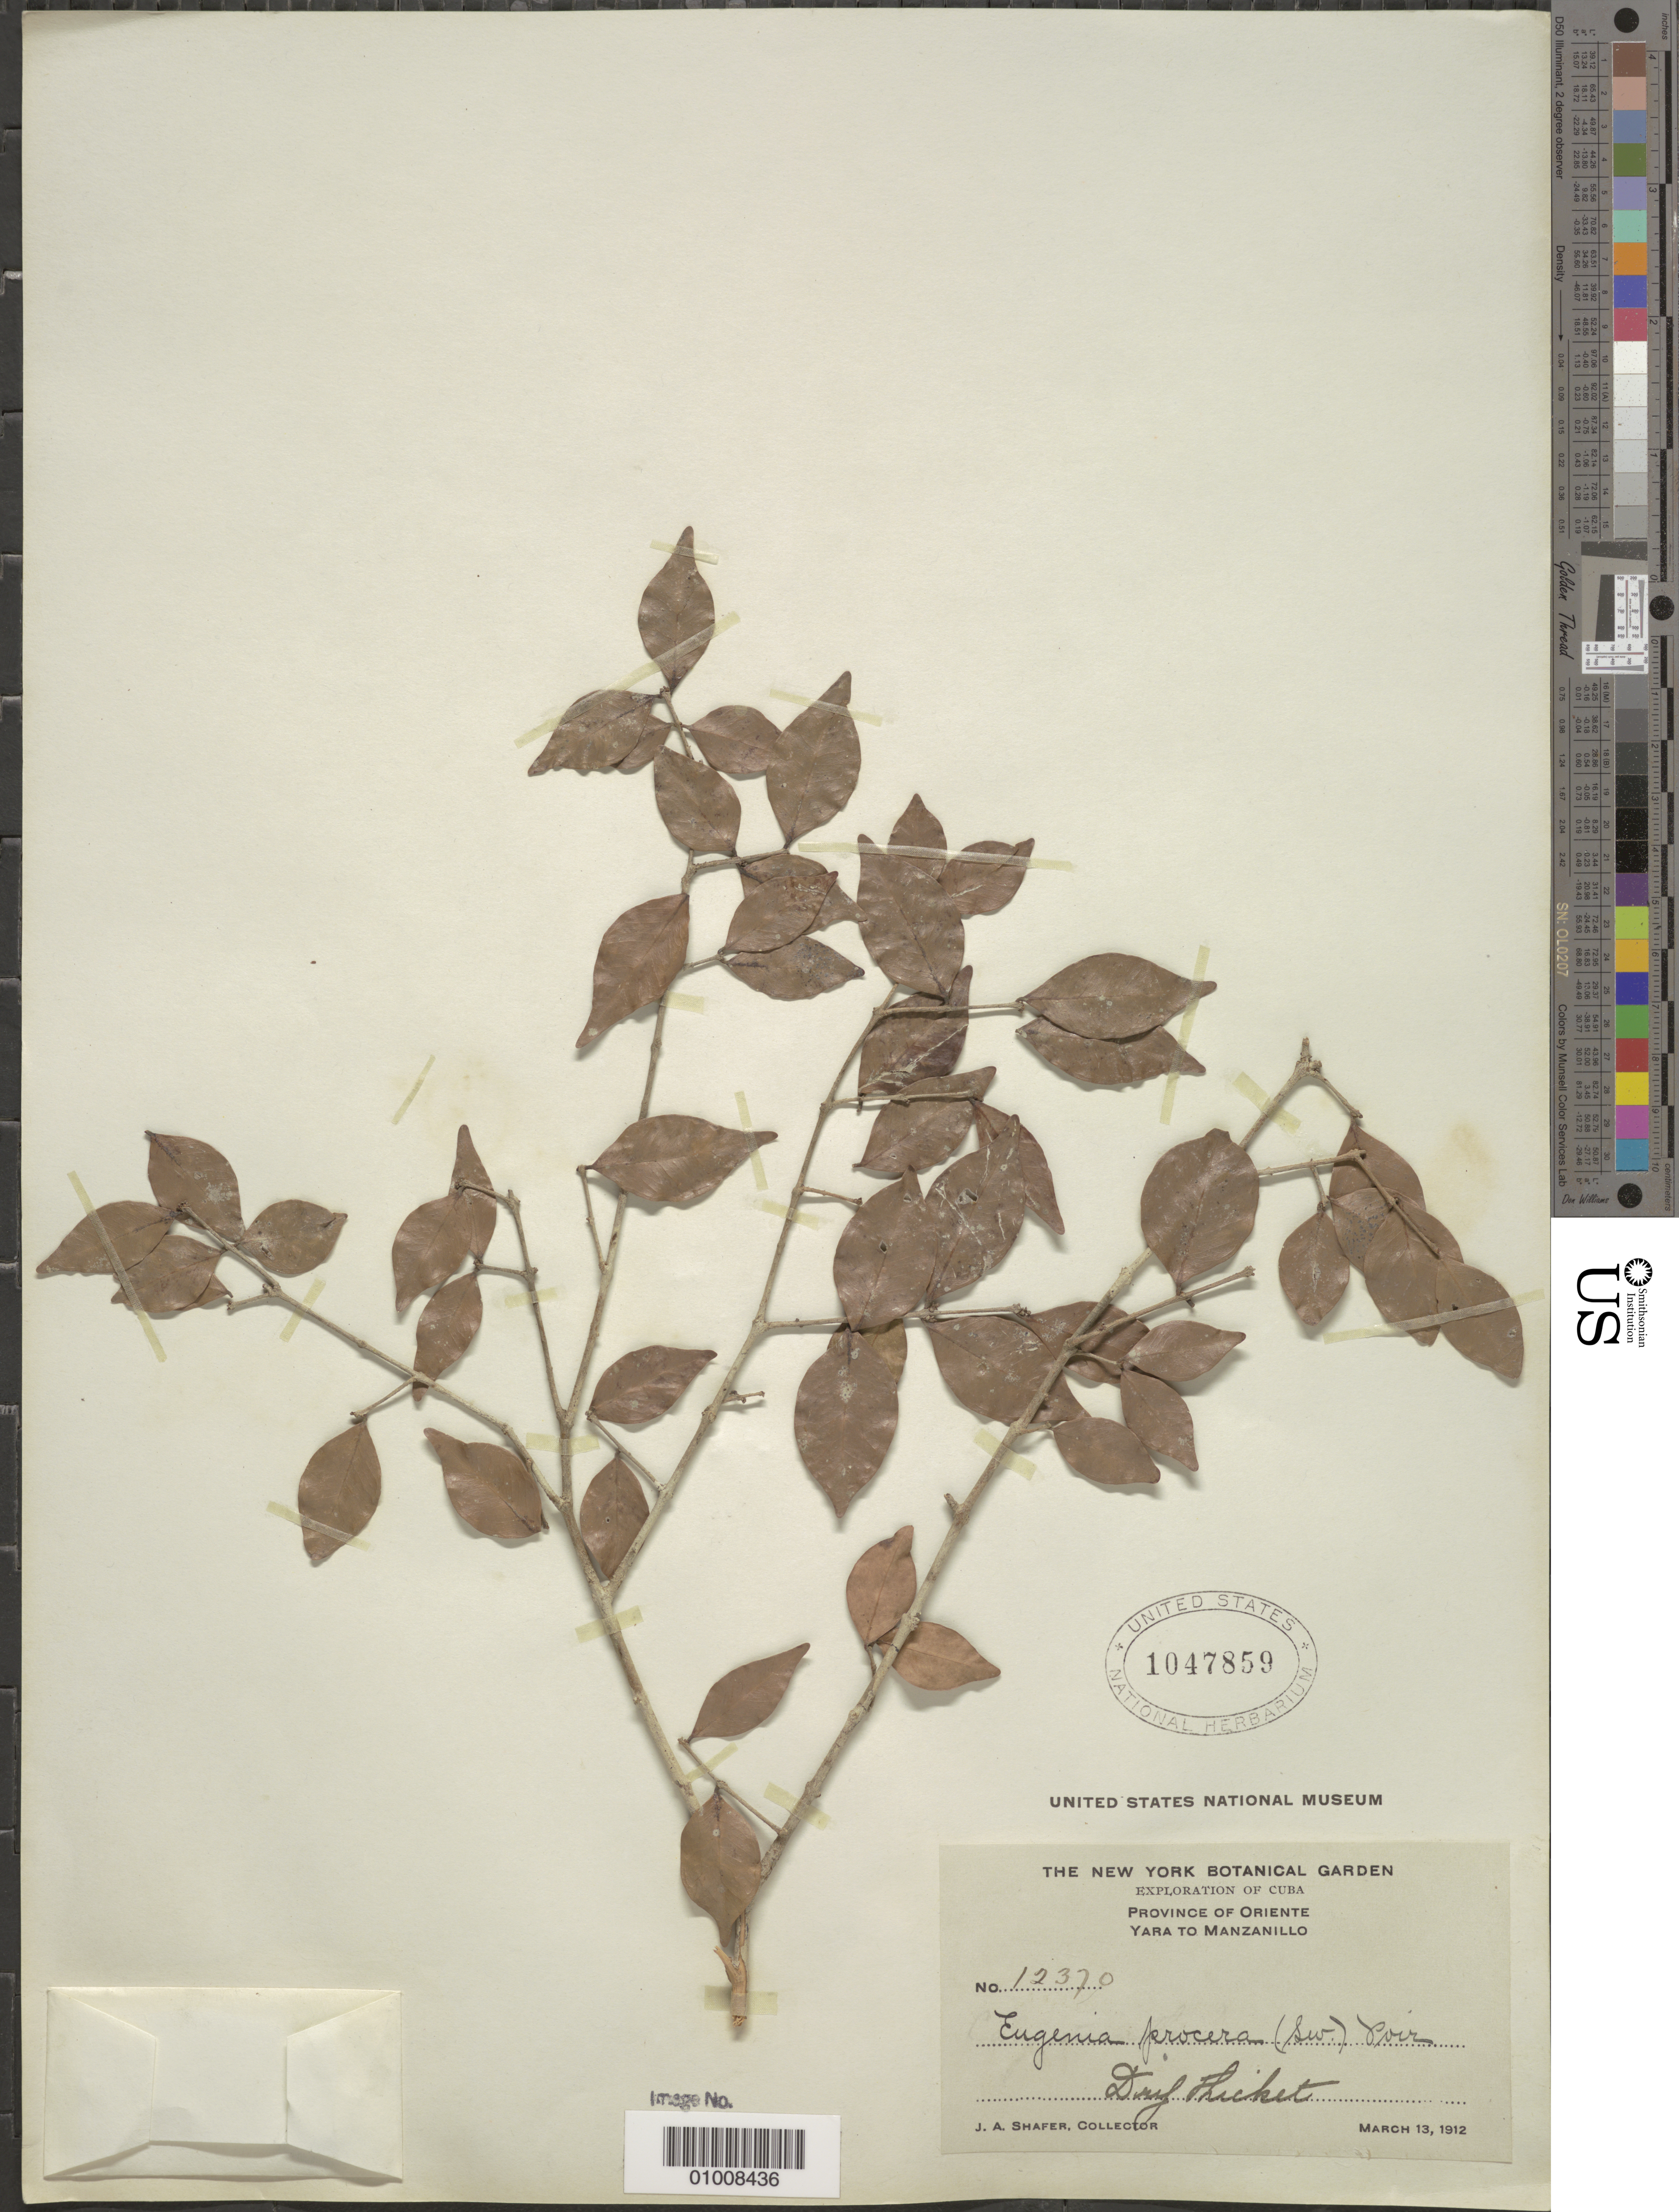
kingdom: Plantae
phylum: Tracheophyta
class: Magnoliopsida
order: Myrtales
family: Myrtaceae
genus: Eugenia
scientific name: Eugenia procera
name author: (Sw.) Poir.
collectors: J. A. Shafer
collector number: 12370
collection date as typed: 13 Mar 1912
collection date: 1912-03-13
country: Cuba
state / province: Oriente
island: Cuba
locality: Yara to Manzanillo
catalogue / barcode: US 1047859